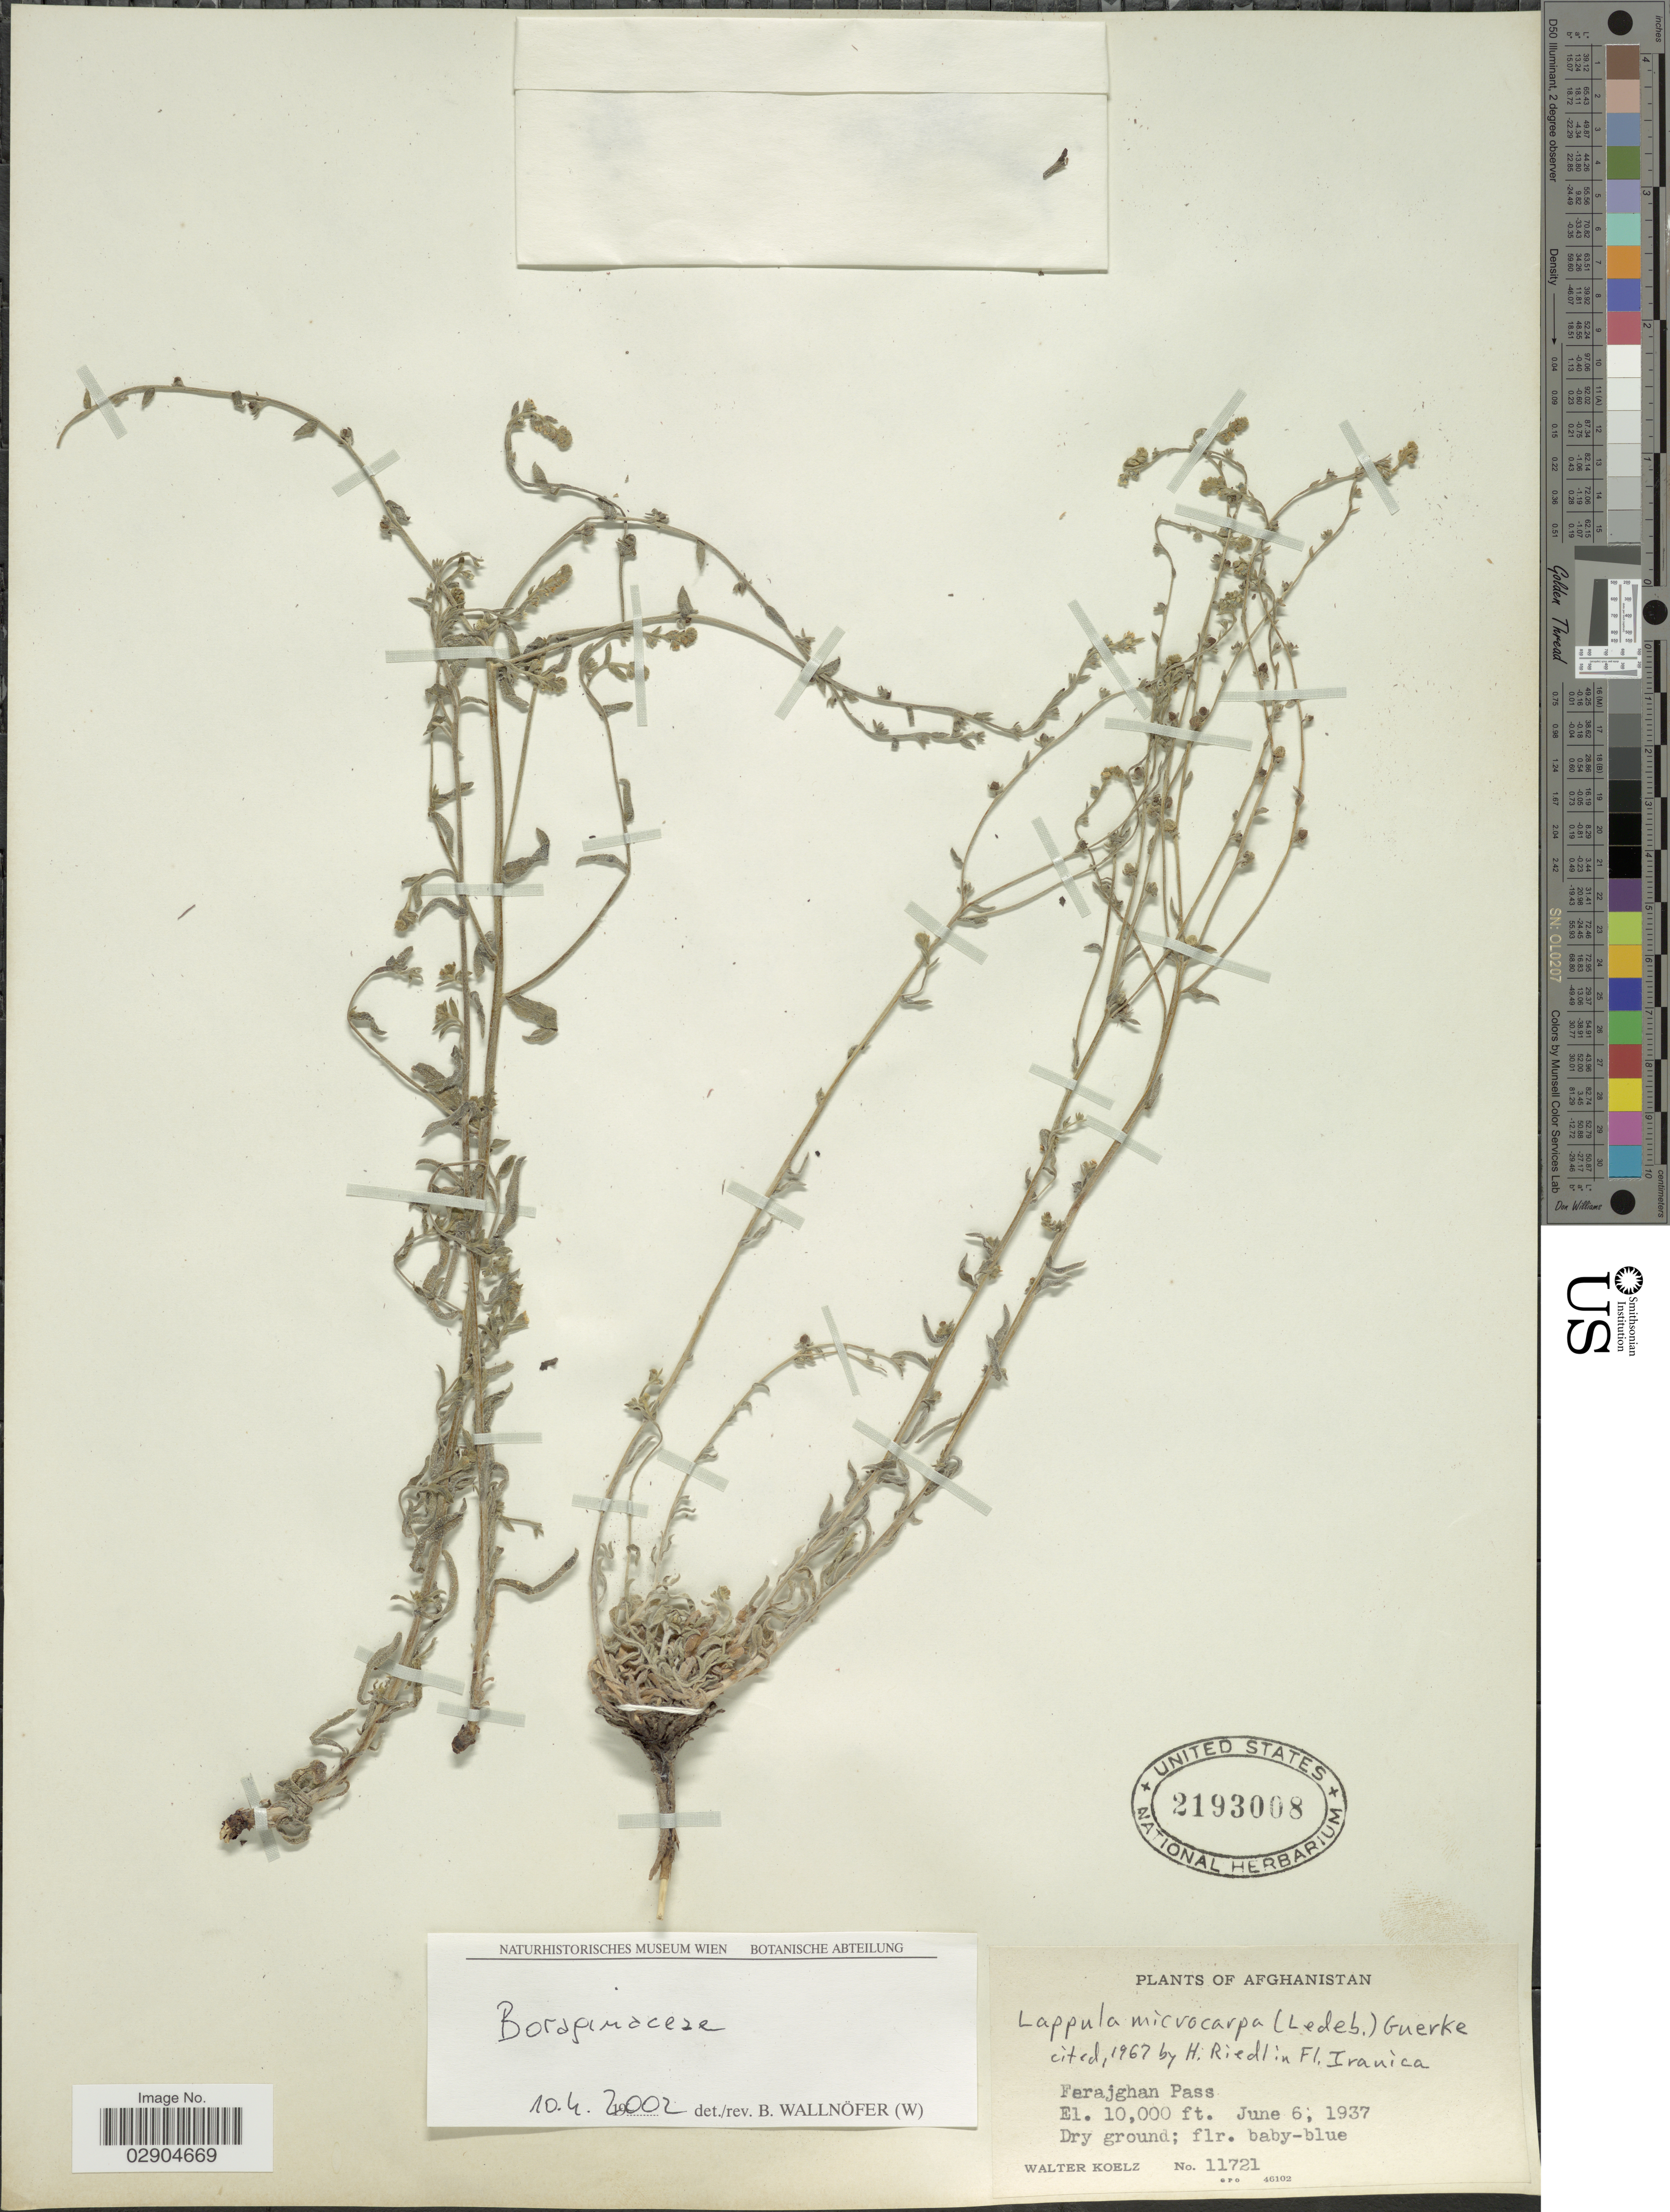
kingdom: Plantae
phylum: Tracheophyta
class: Magnoliopsida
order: Boraginales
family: Boraginaceae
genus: Lappula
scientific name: Lappula microcarpa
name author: (Ledeb.) Gürke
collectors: W. N. Koelz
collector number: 11721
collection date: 1937-06-06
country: Afghanistan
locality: Ferajghan Pass.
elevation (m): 3048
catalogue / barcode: US 2193008